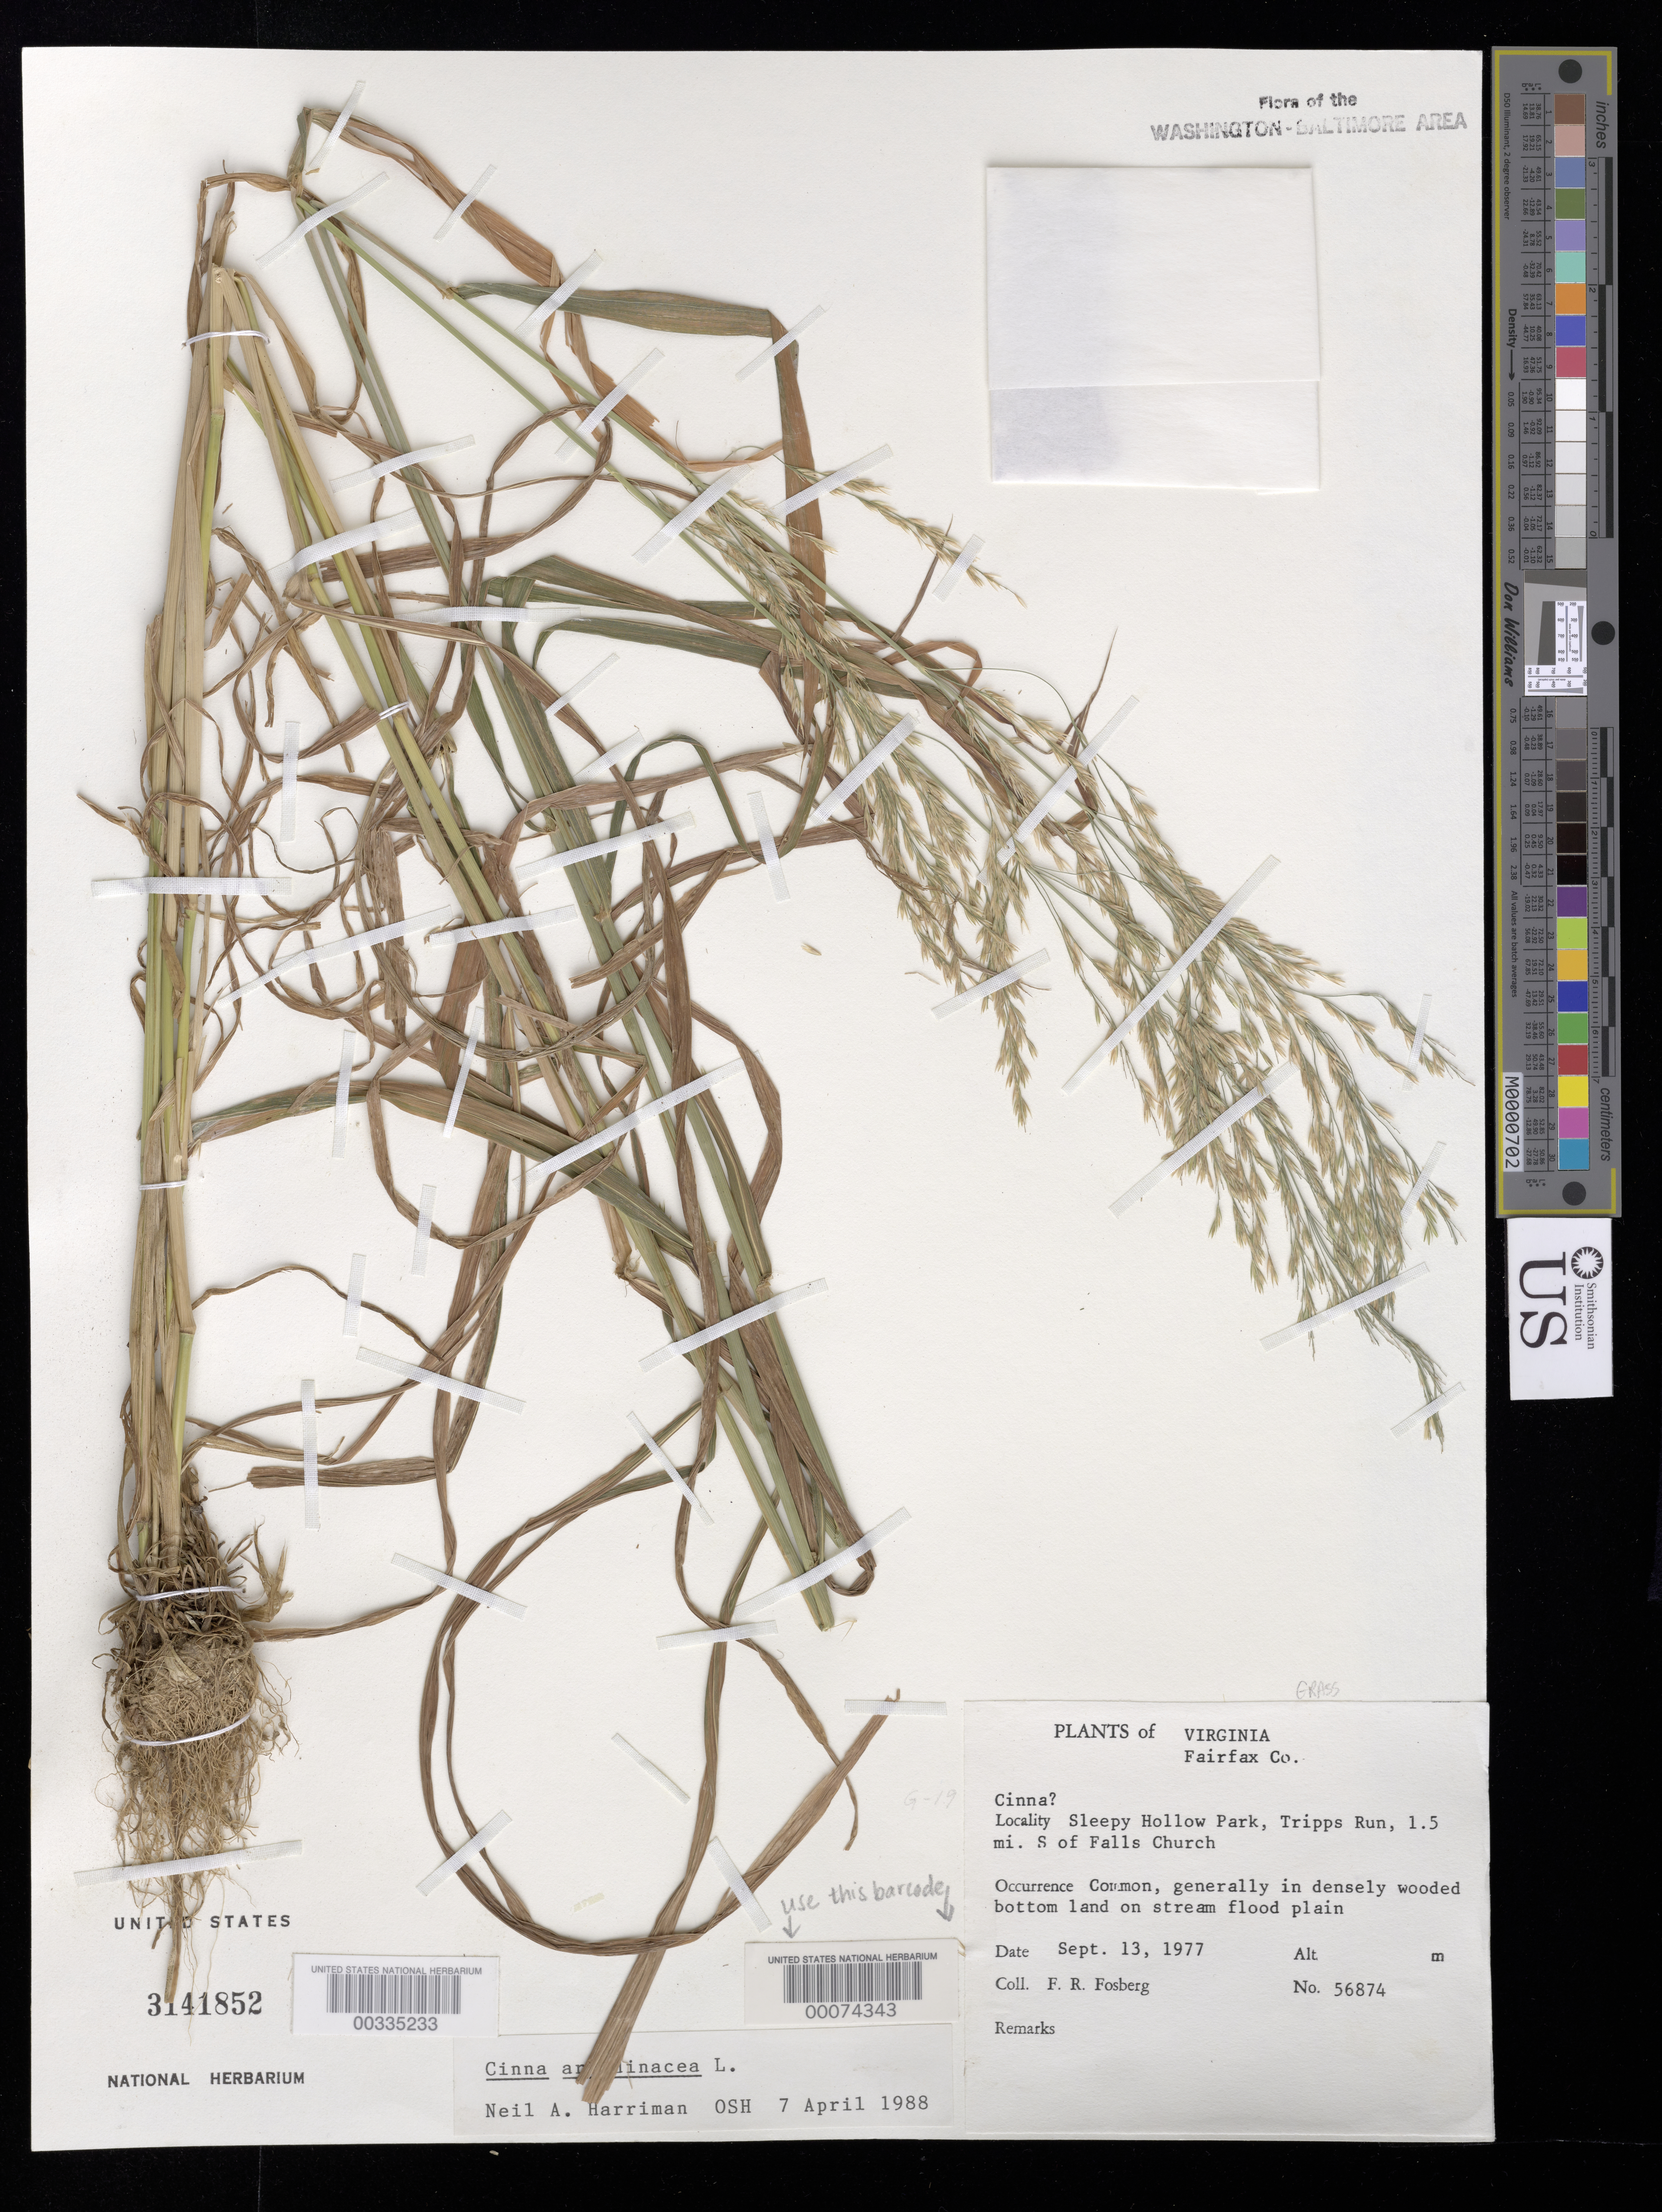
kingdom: Plantae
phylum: Tracheophyta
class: Liliopsida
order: Poales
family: Poaceae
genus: Cinna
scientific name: Cinna arundinacea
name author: L.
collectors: F. R. Fosberg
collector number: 56874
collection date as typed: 13 Sep 1977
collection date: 1977-09-13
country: United States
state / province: Virginia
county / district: Fairfax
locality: S of Falls Church, Sleepy Hollow Park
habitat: In densely wooded bottom land on stream flood plain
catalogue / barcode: US 3141852